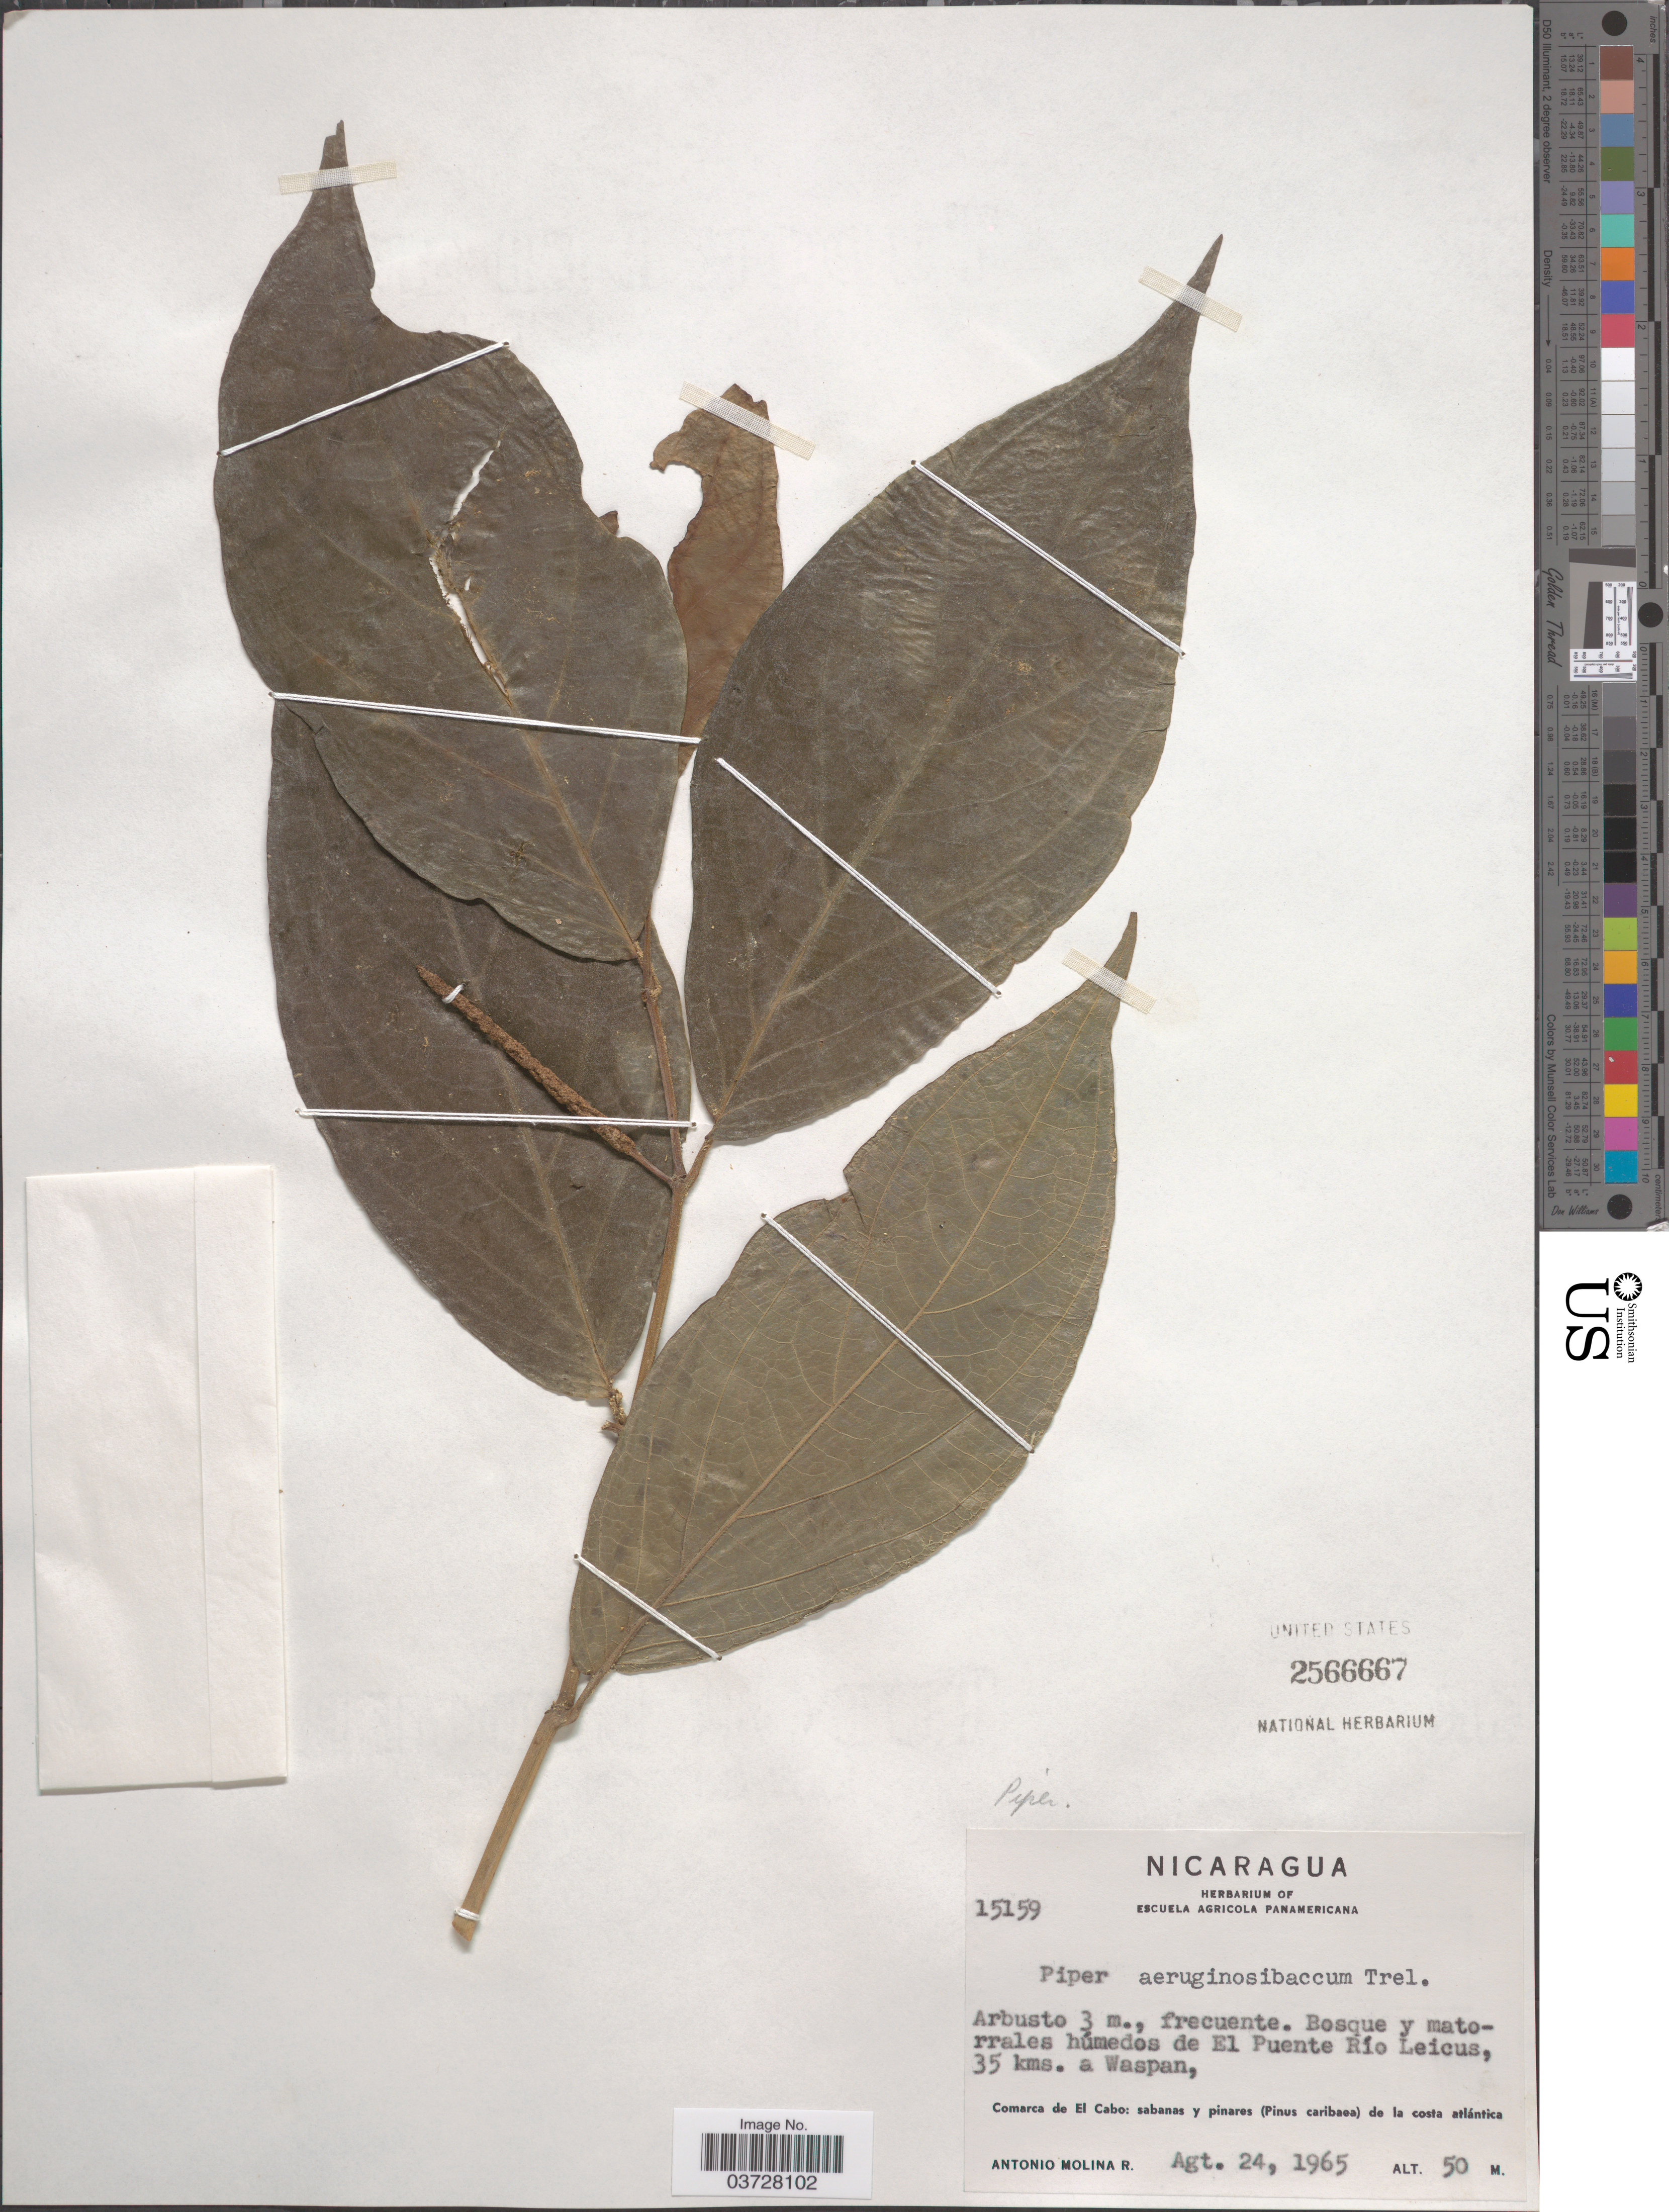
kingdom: Plantae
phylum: Tracheophyta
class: Magnoliopsida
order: Piperales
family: Piperaceae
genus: Piper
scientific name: Piper aeruginosibaccum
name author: Trel.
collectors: A. Molina R.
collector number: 15159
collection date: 1965-08-24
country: Nicaragua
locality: Bosque y matorrales húmedos de El Puente Río Leicus, 35 kms. a Waspan, Comarca de El Cabo: sabanas y pinares (Pinus caribaea) de la costa atlántica.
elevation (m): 50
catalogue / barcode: US 2566667